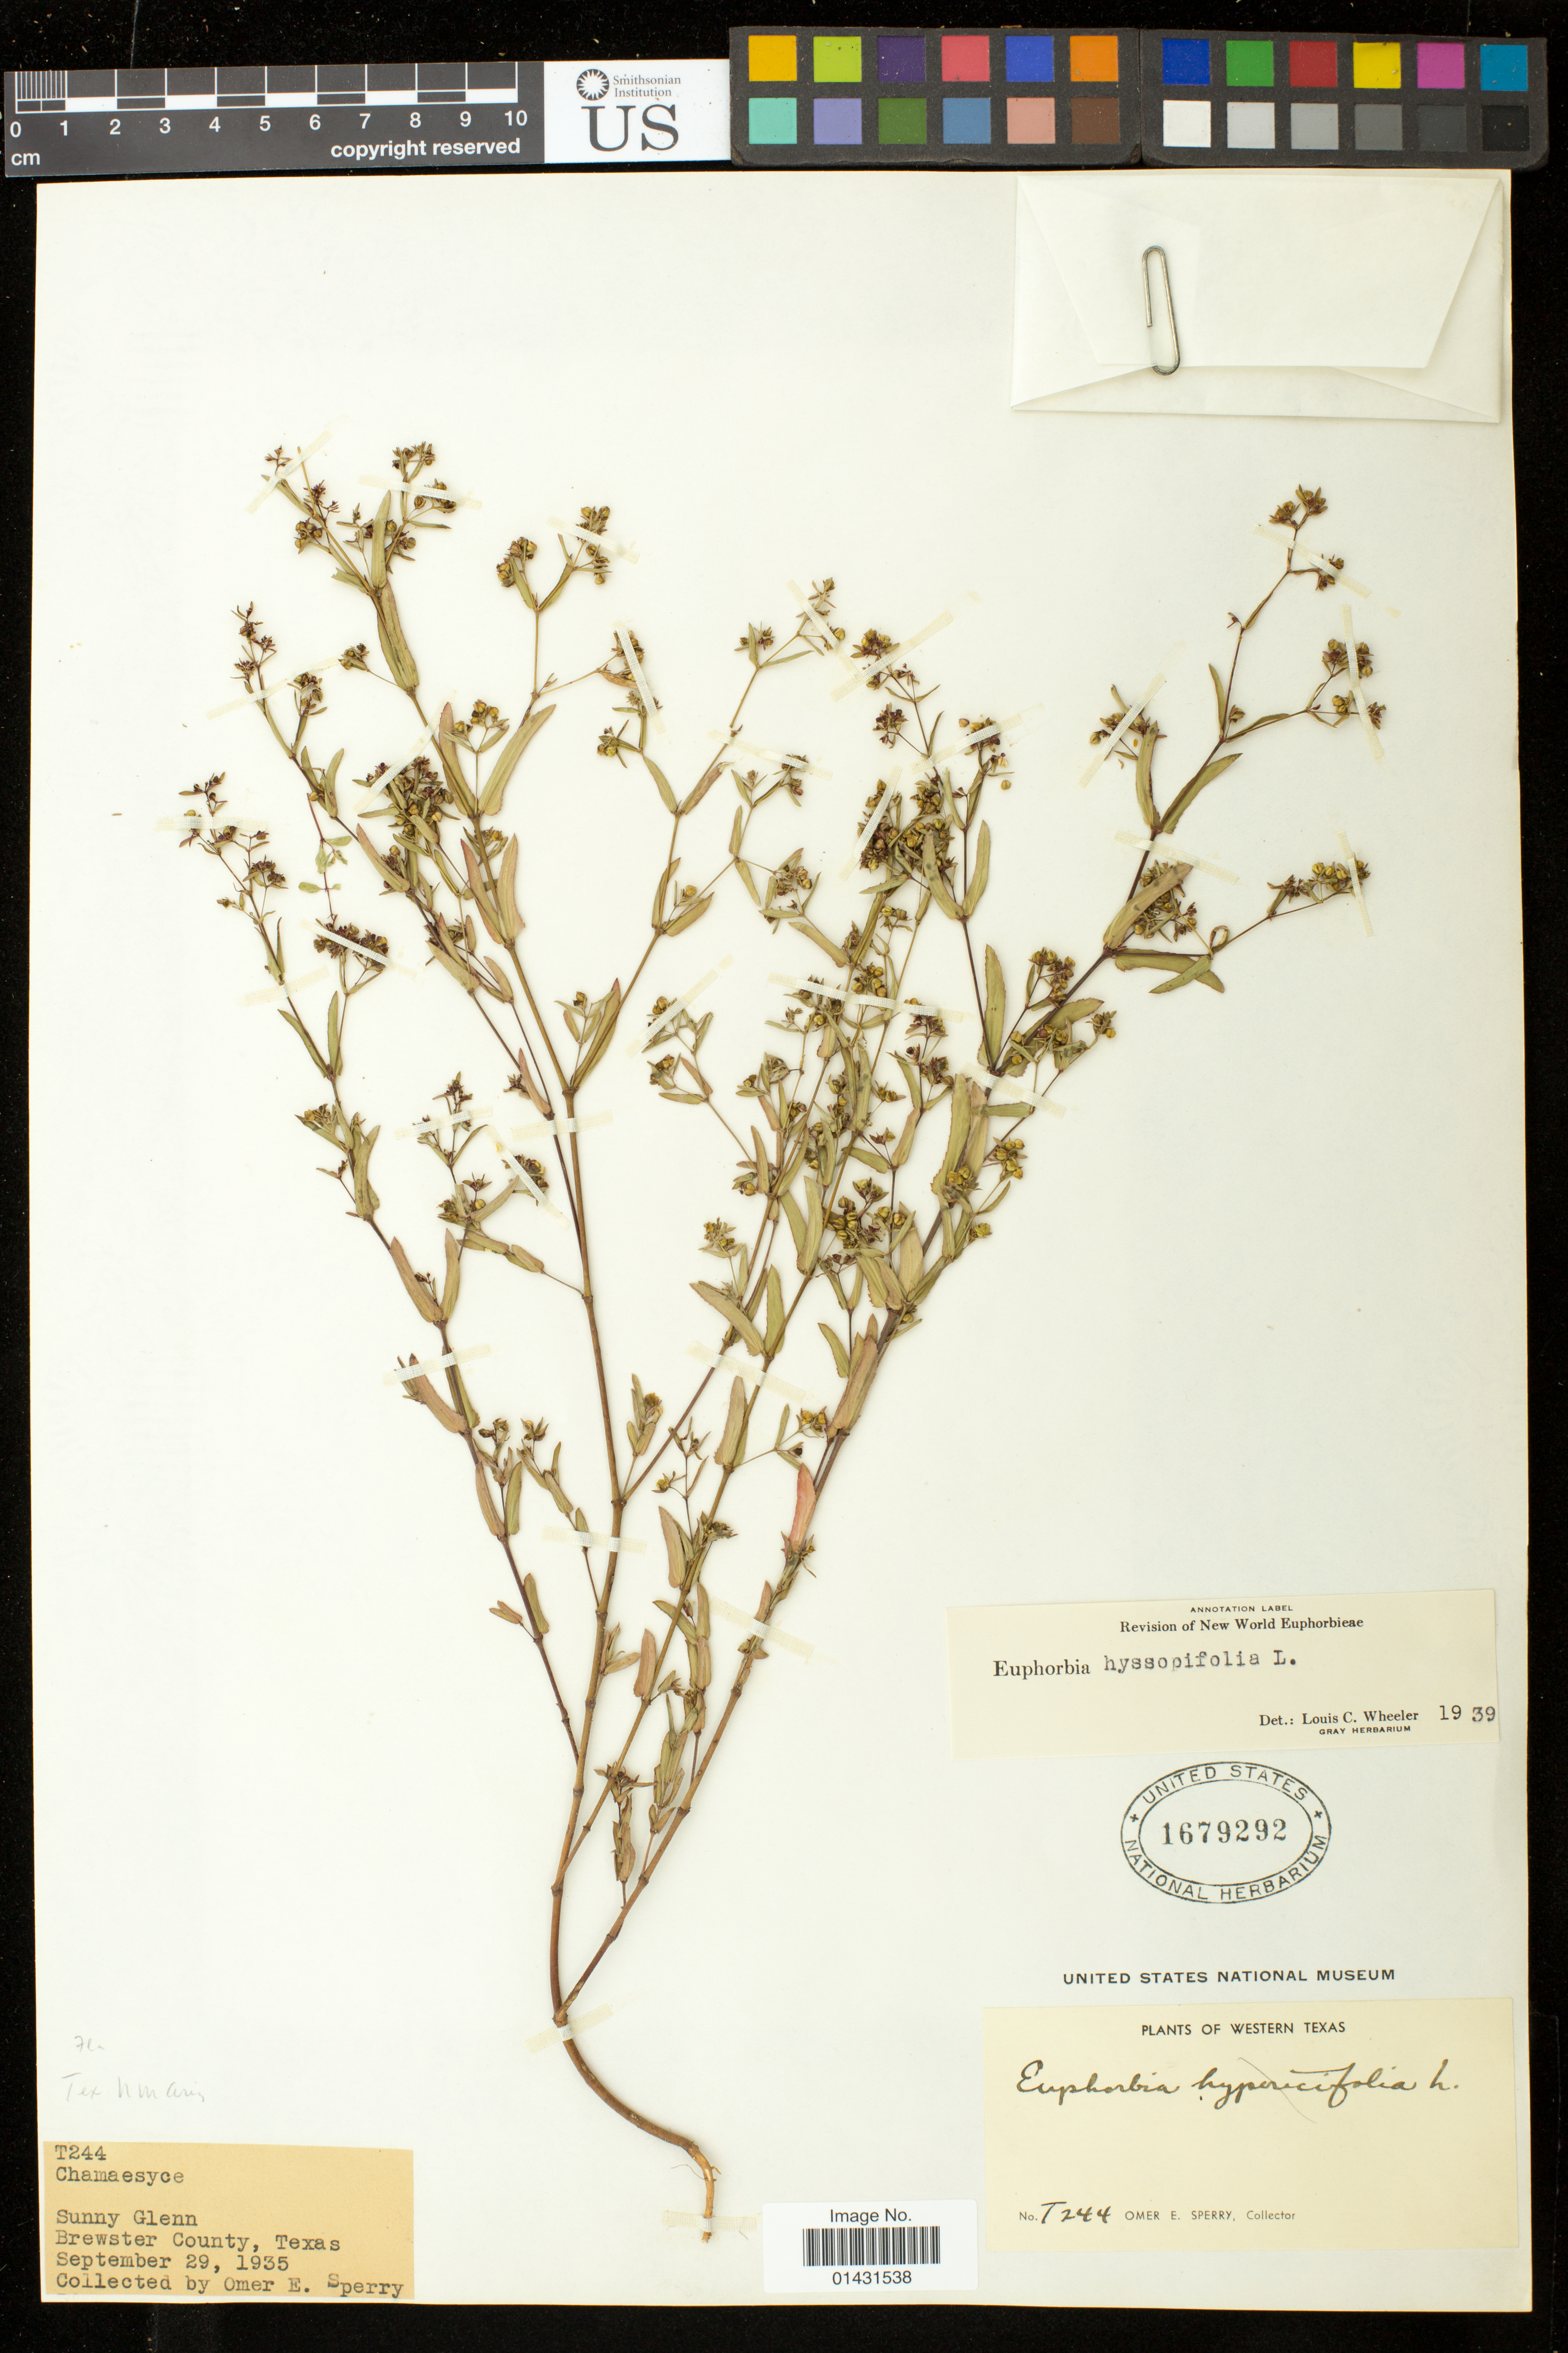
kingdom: Plantae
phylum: Tracheophyta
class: Magnoliopsida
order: Malpighiales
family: Euphorbiaceae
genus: Euphorbia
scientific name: Euphorbia hyssopifolia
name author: L.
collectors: O. E. Sperry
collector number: T244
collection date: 1935-09-29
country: United States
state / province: Texas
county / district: Brewster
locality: Sunny Glenn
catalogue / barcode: US 1679292